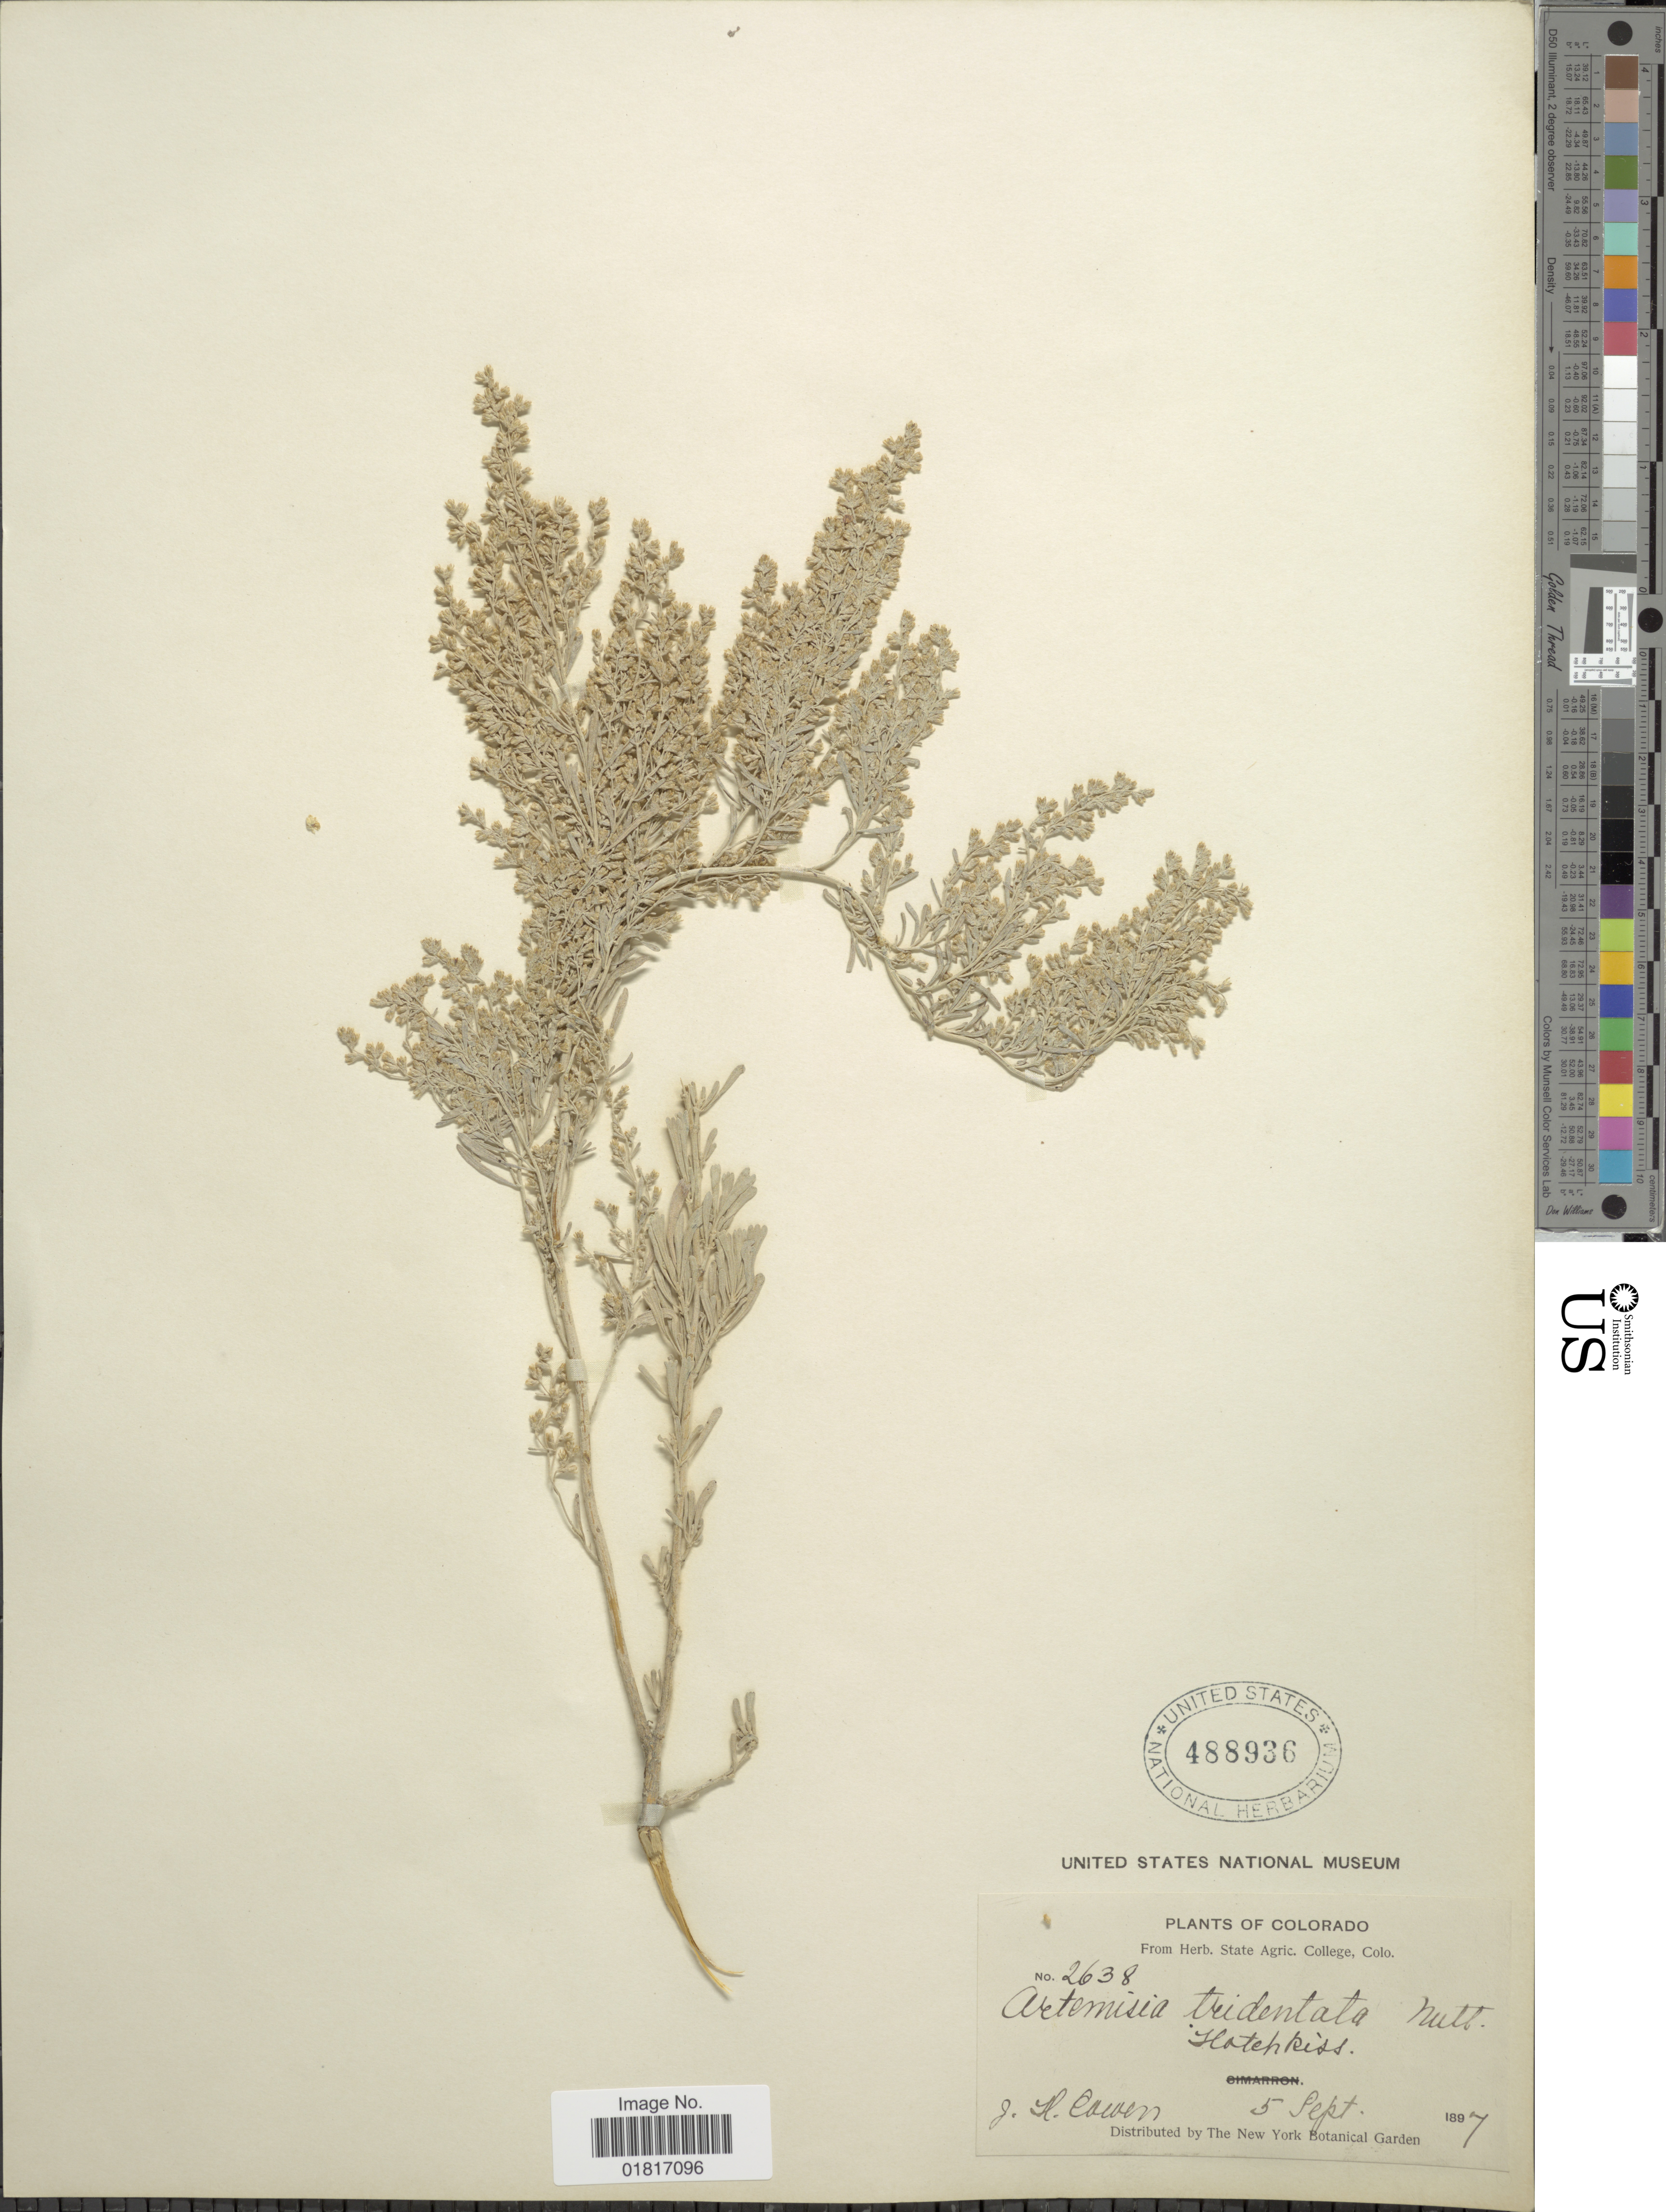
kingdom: Plantae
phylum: Tracheophyta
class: Magnoliopsida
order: Asterales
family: Asteraceae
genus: Artemisia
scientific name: Artemisia tridentata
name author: Nutt.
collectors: J. H. Cowan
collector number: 2638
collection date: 1897-09-05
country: United States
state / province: Colorado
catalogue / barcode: US 488936